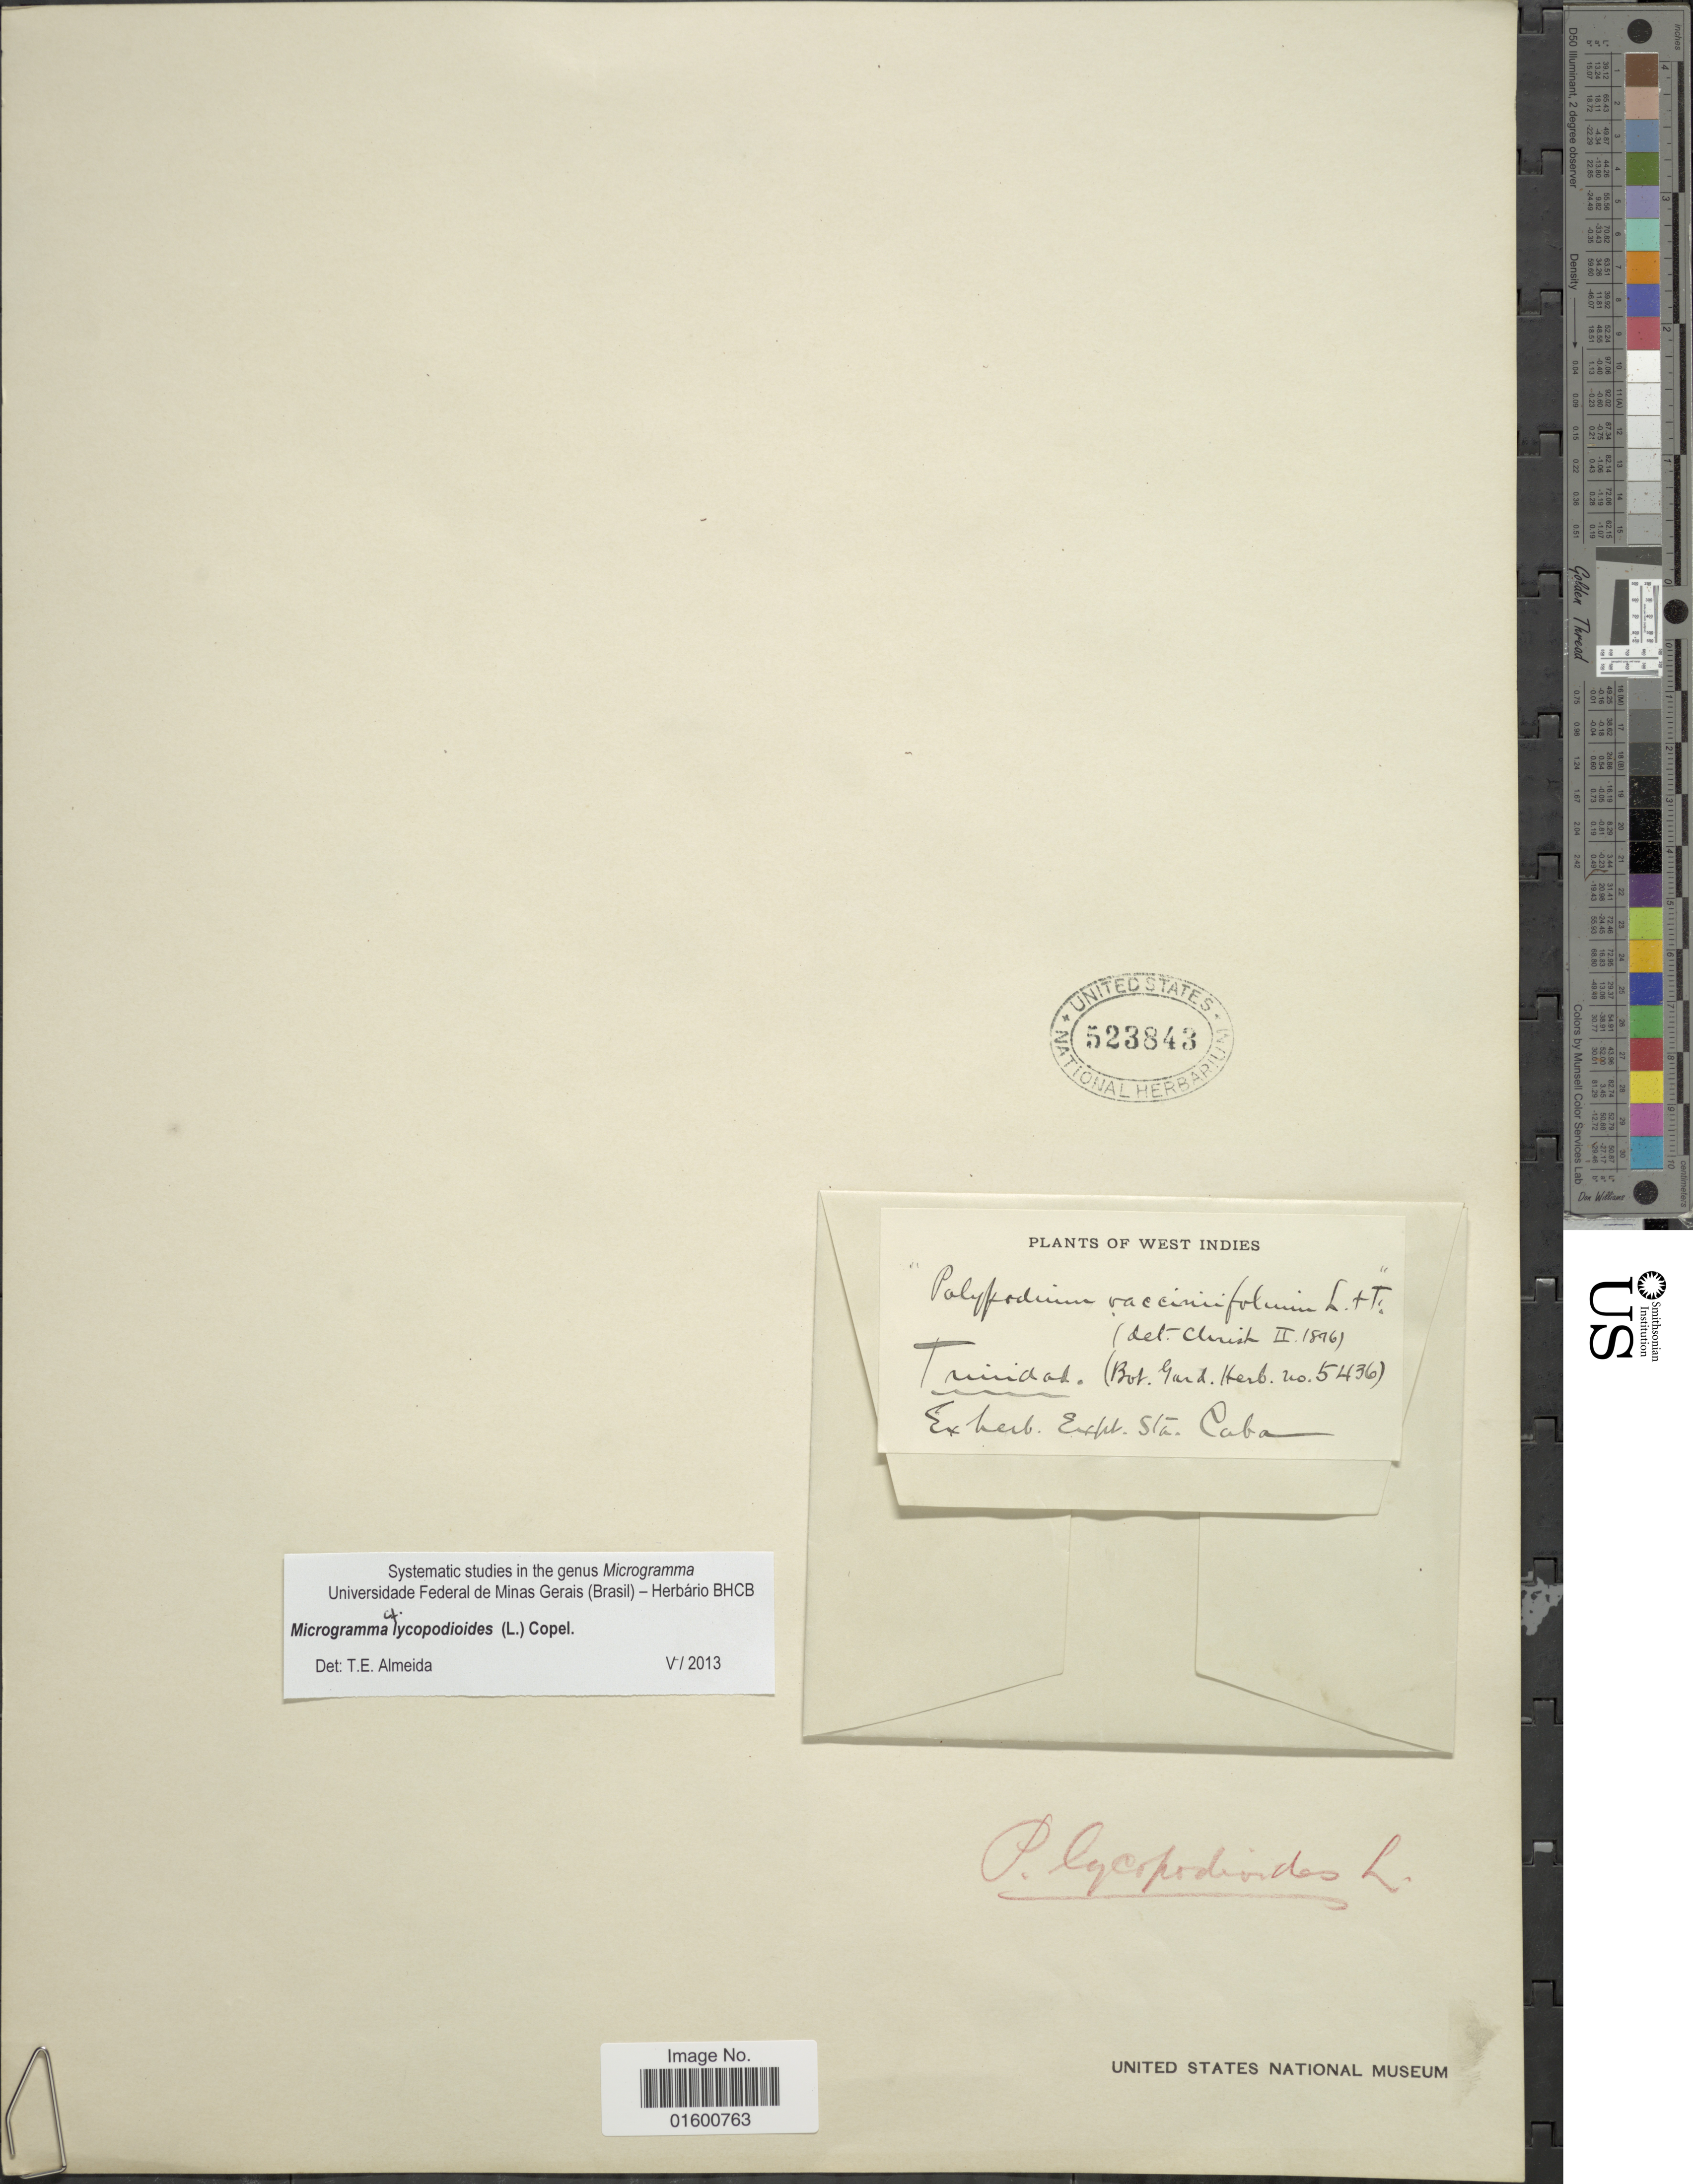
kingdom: Plantae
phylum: Tracheophyta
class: Polypodiopsida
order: Polypodiales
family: Polypodiaceae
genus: Microgramma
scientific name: Microgramma lycopodioides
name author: (L.) Copel.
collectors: ex herb. expt. Sta. Cuba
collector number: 5436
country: Trinidad and Tobago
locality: West Indies, Trinidad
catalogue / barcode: US 523843